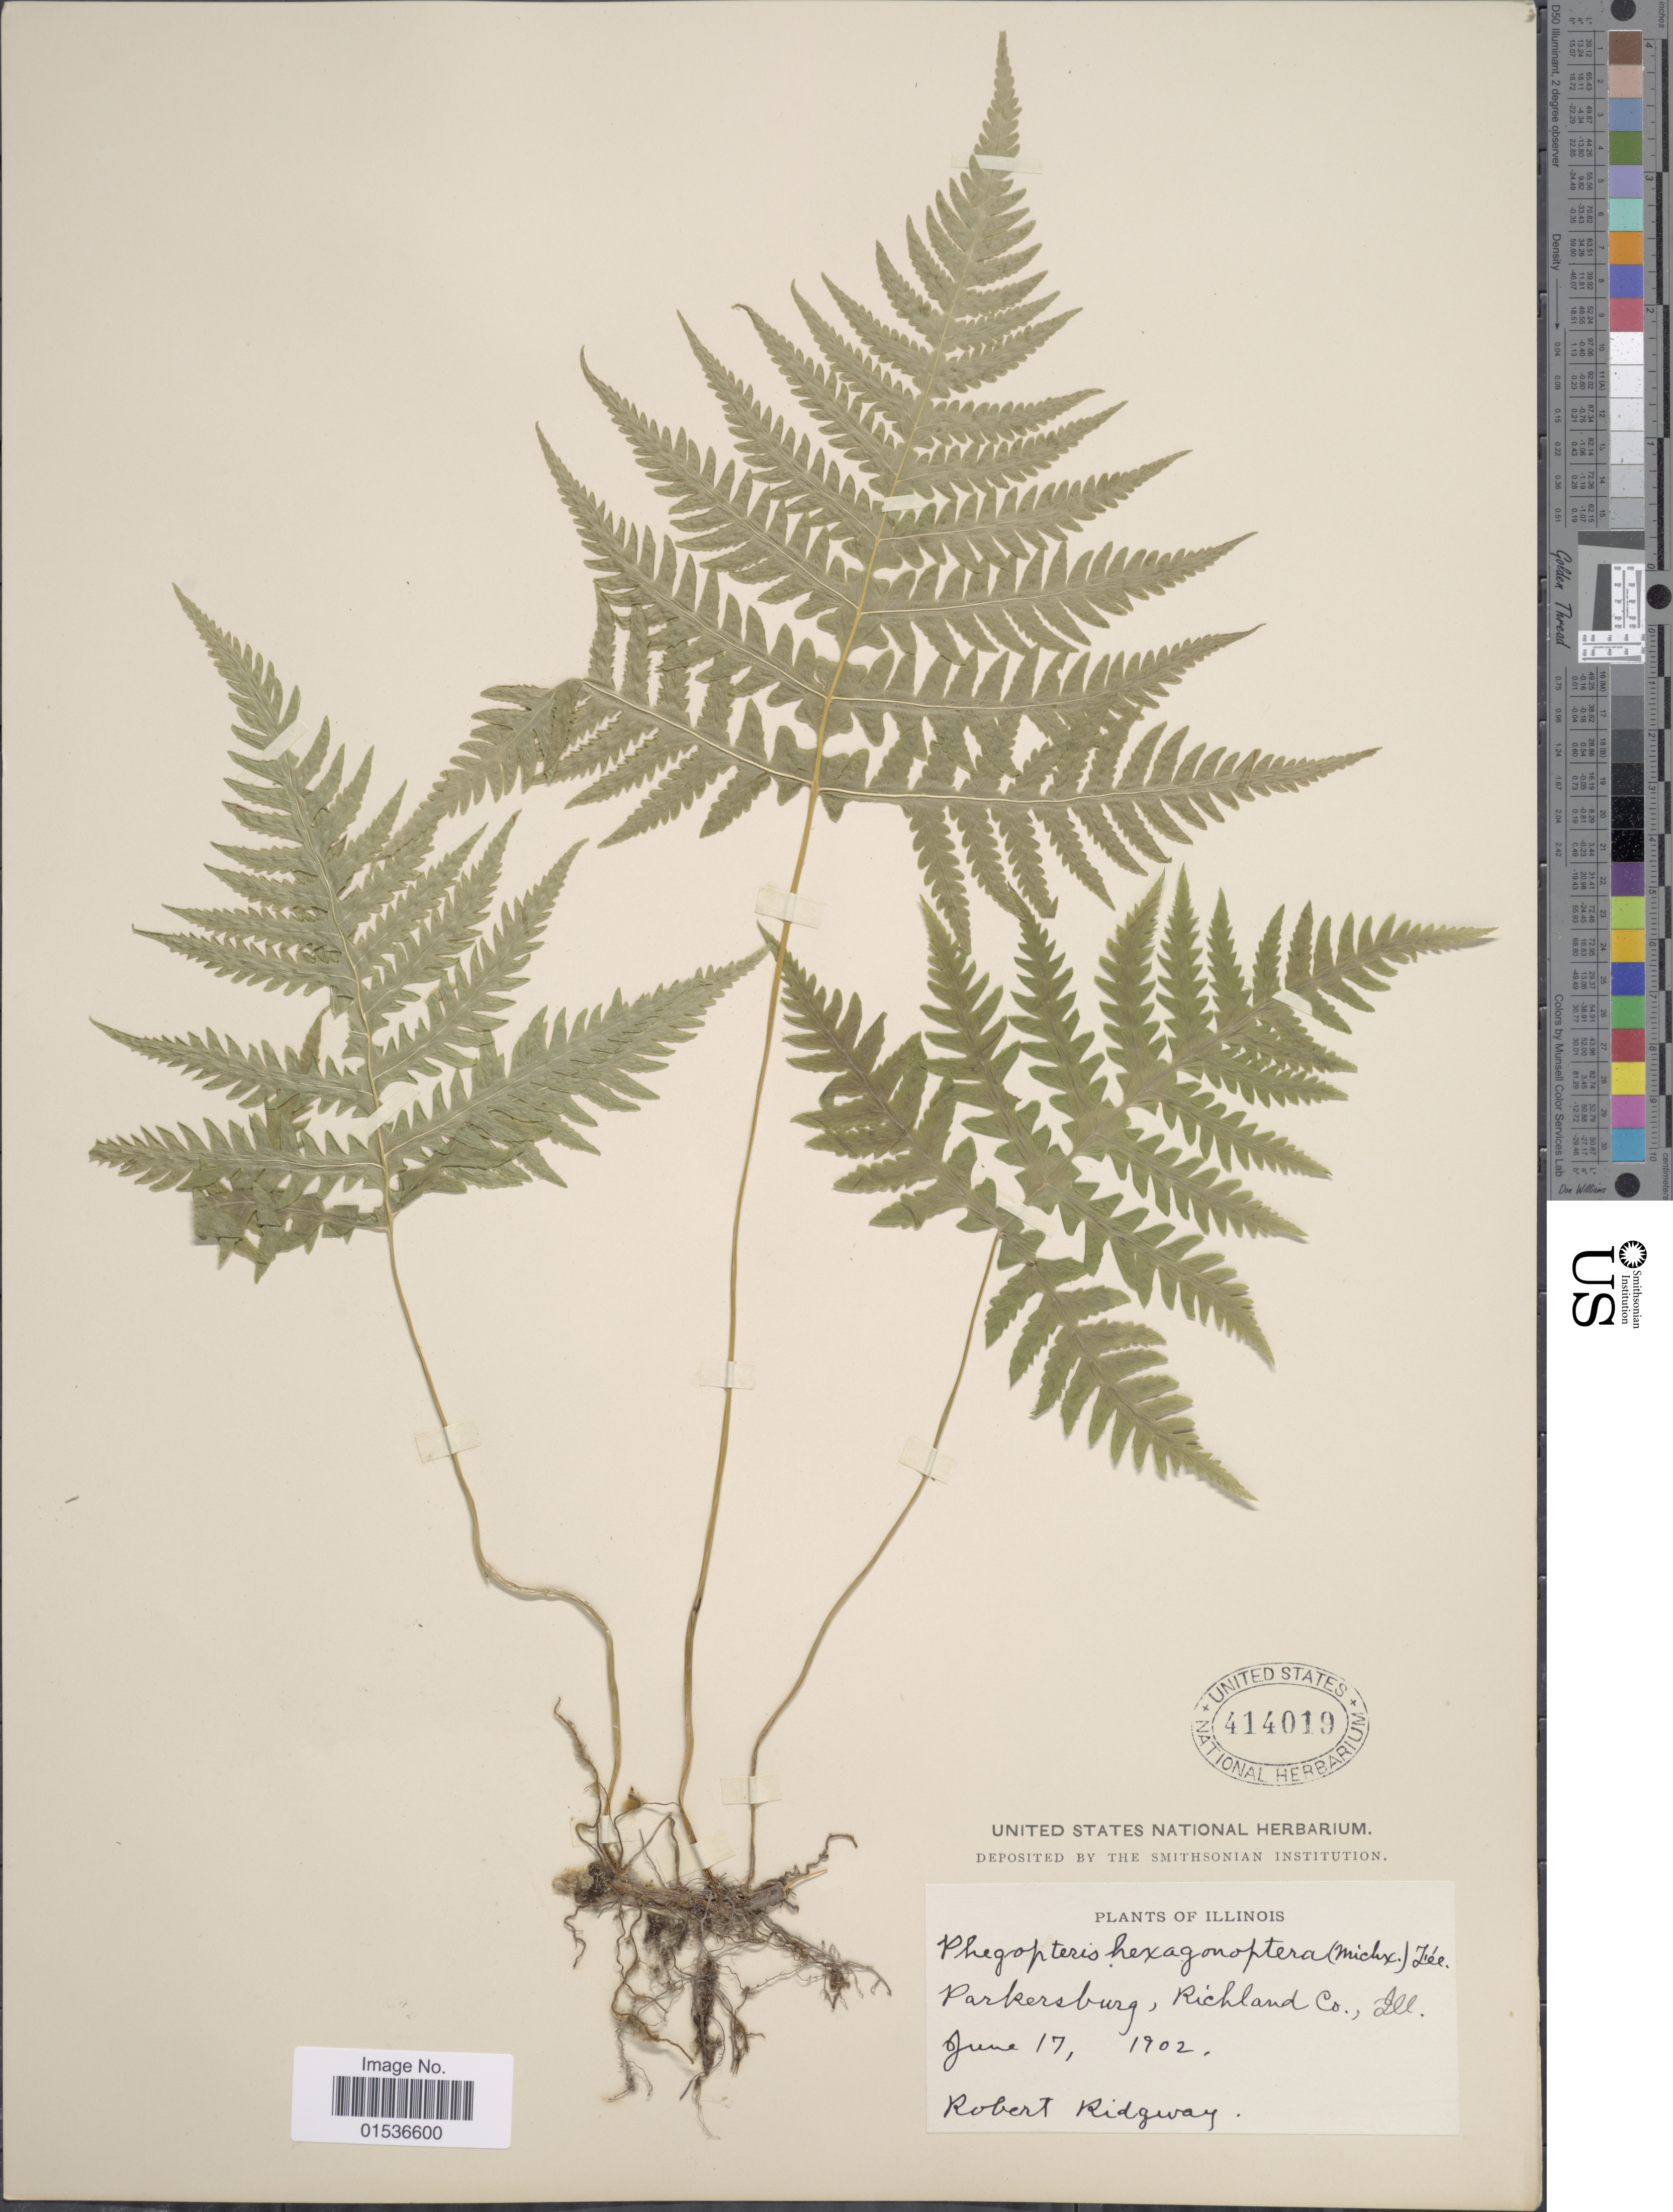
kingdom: Plantae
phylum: Tracheophyta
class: Polypodiopsida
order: Polypodiales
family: Thelypteridaceae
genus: Phegopteris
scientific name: Phegopteris hexagonoptera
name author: (Michx.) Fée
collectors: R. Ridgway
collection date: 1902-06-17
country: United States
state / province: Illinois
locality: Illinois, Parkersburg, Richland Co. , Ill.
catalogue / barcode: US 414019